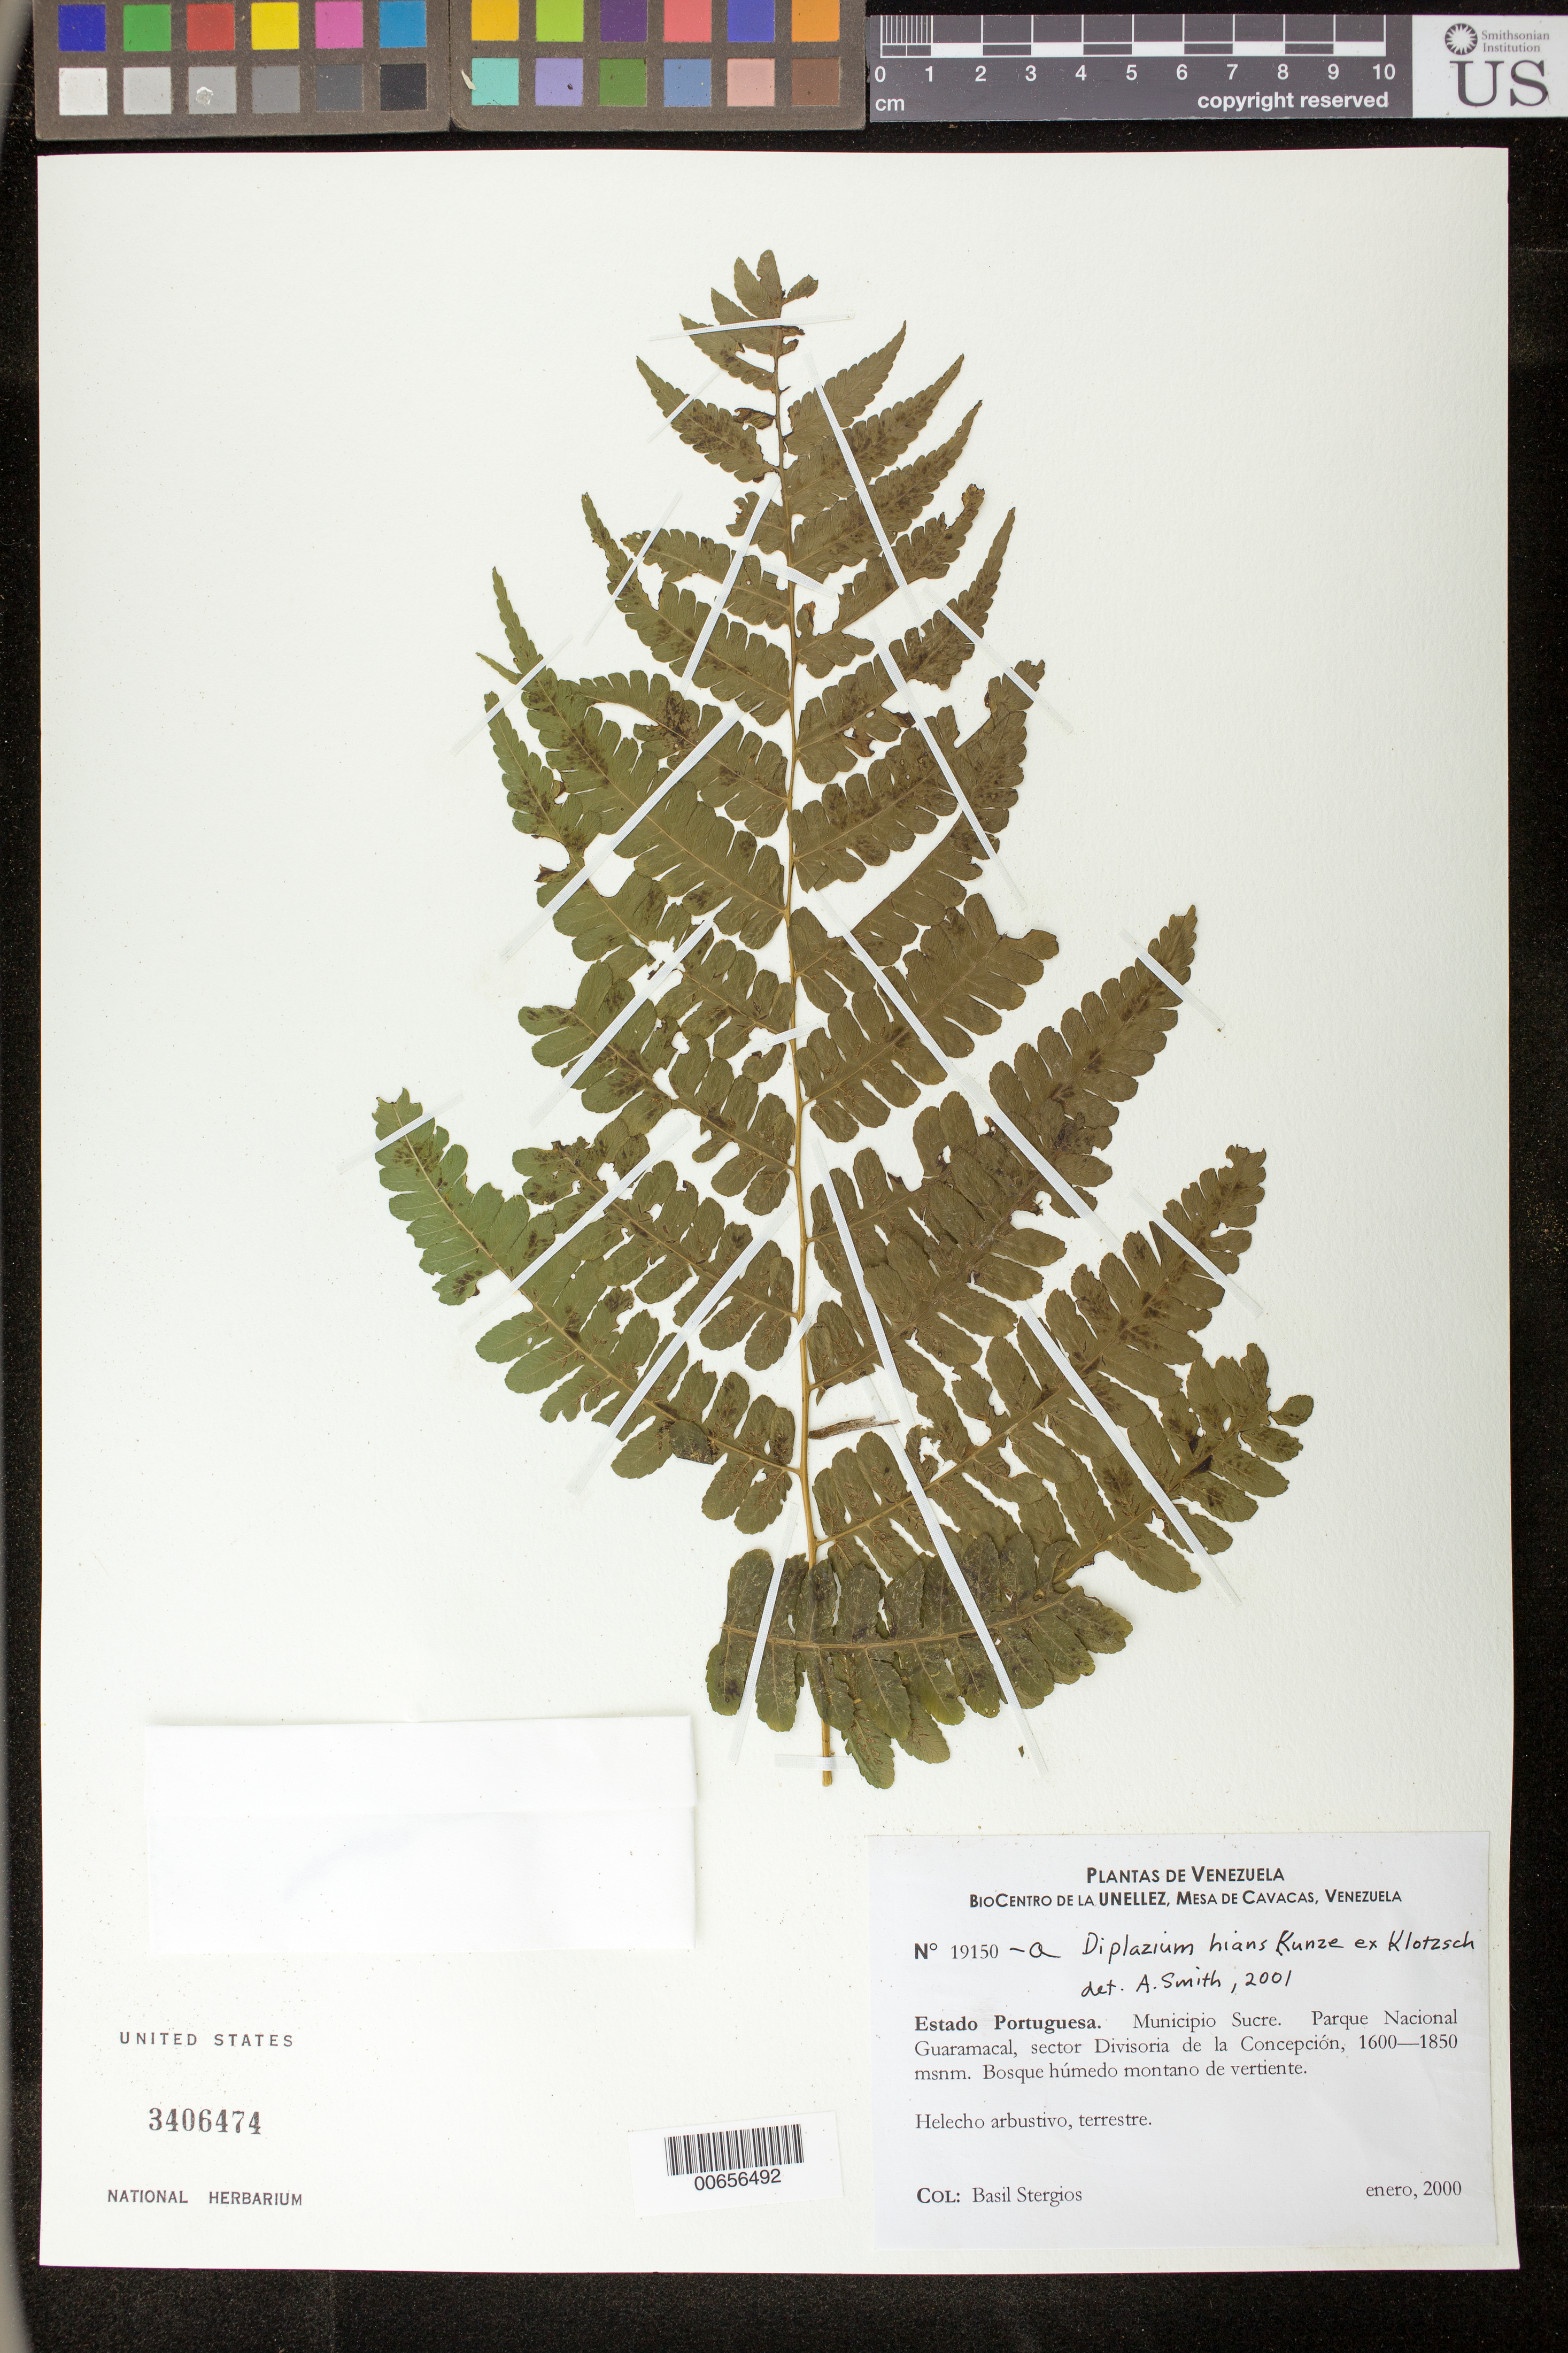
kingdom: Plantae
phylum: Tracheophyta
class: Polypodiopsida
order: Polypodiales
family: Athyriaceae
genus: Diplazium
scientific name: Diplazium hians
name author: Kunze ex Klotzsch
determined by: Smith, Alan R., (UC)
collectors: B. G. Stergios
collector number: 19150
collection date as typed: Jan 2000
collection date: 2000-01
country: Venezuela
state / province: Portuguesa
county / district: Sucre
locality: Parque Nacional Guaramacal, Sector La Divisoria de la Concepción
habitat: Bosque humedo montano de vertiente.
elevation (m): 1600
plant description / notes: PORT, UC, US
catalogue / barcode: US 3406474